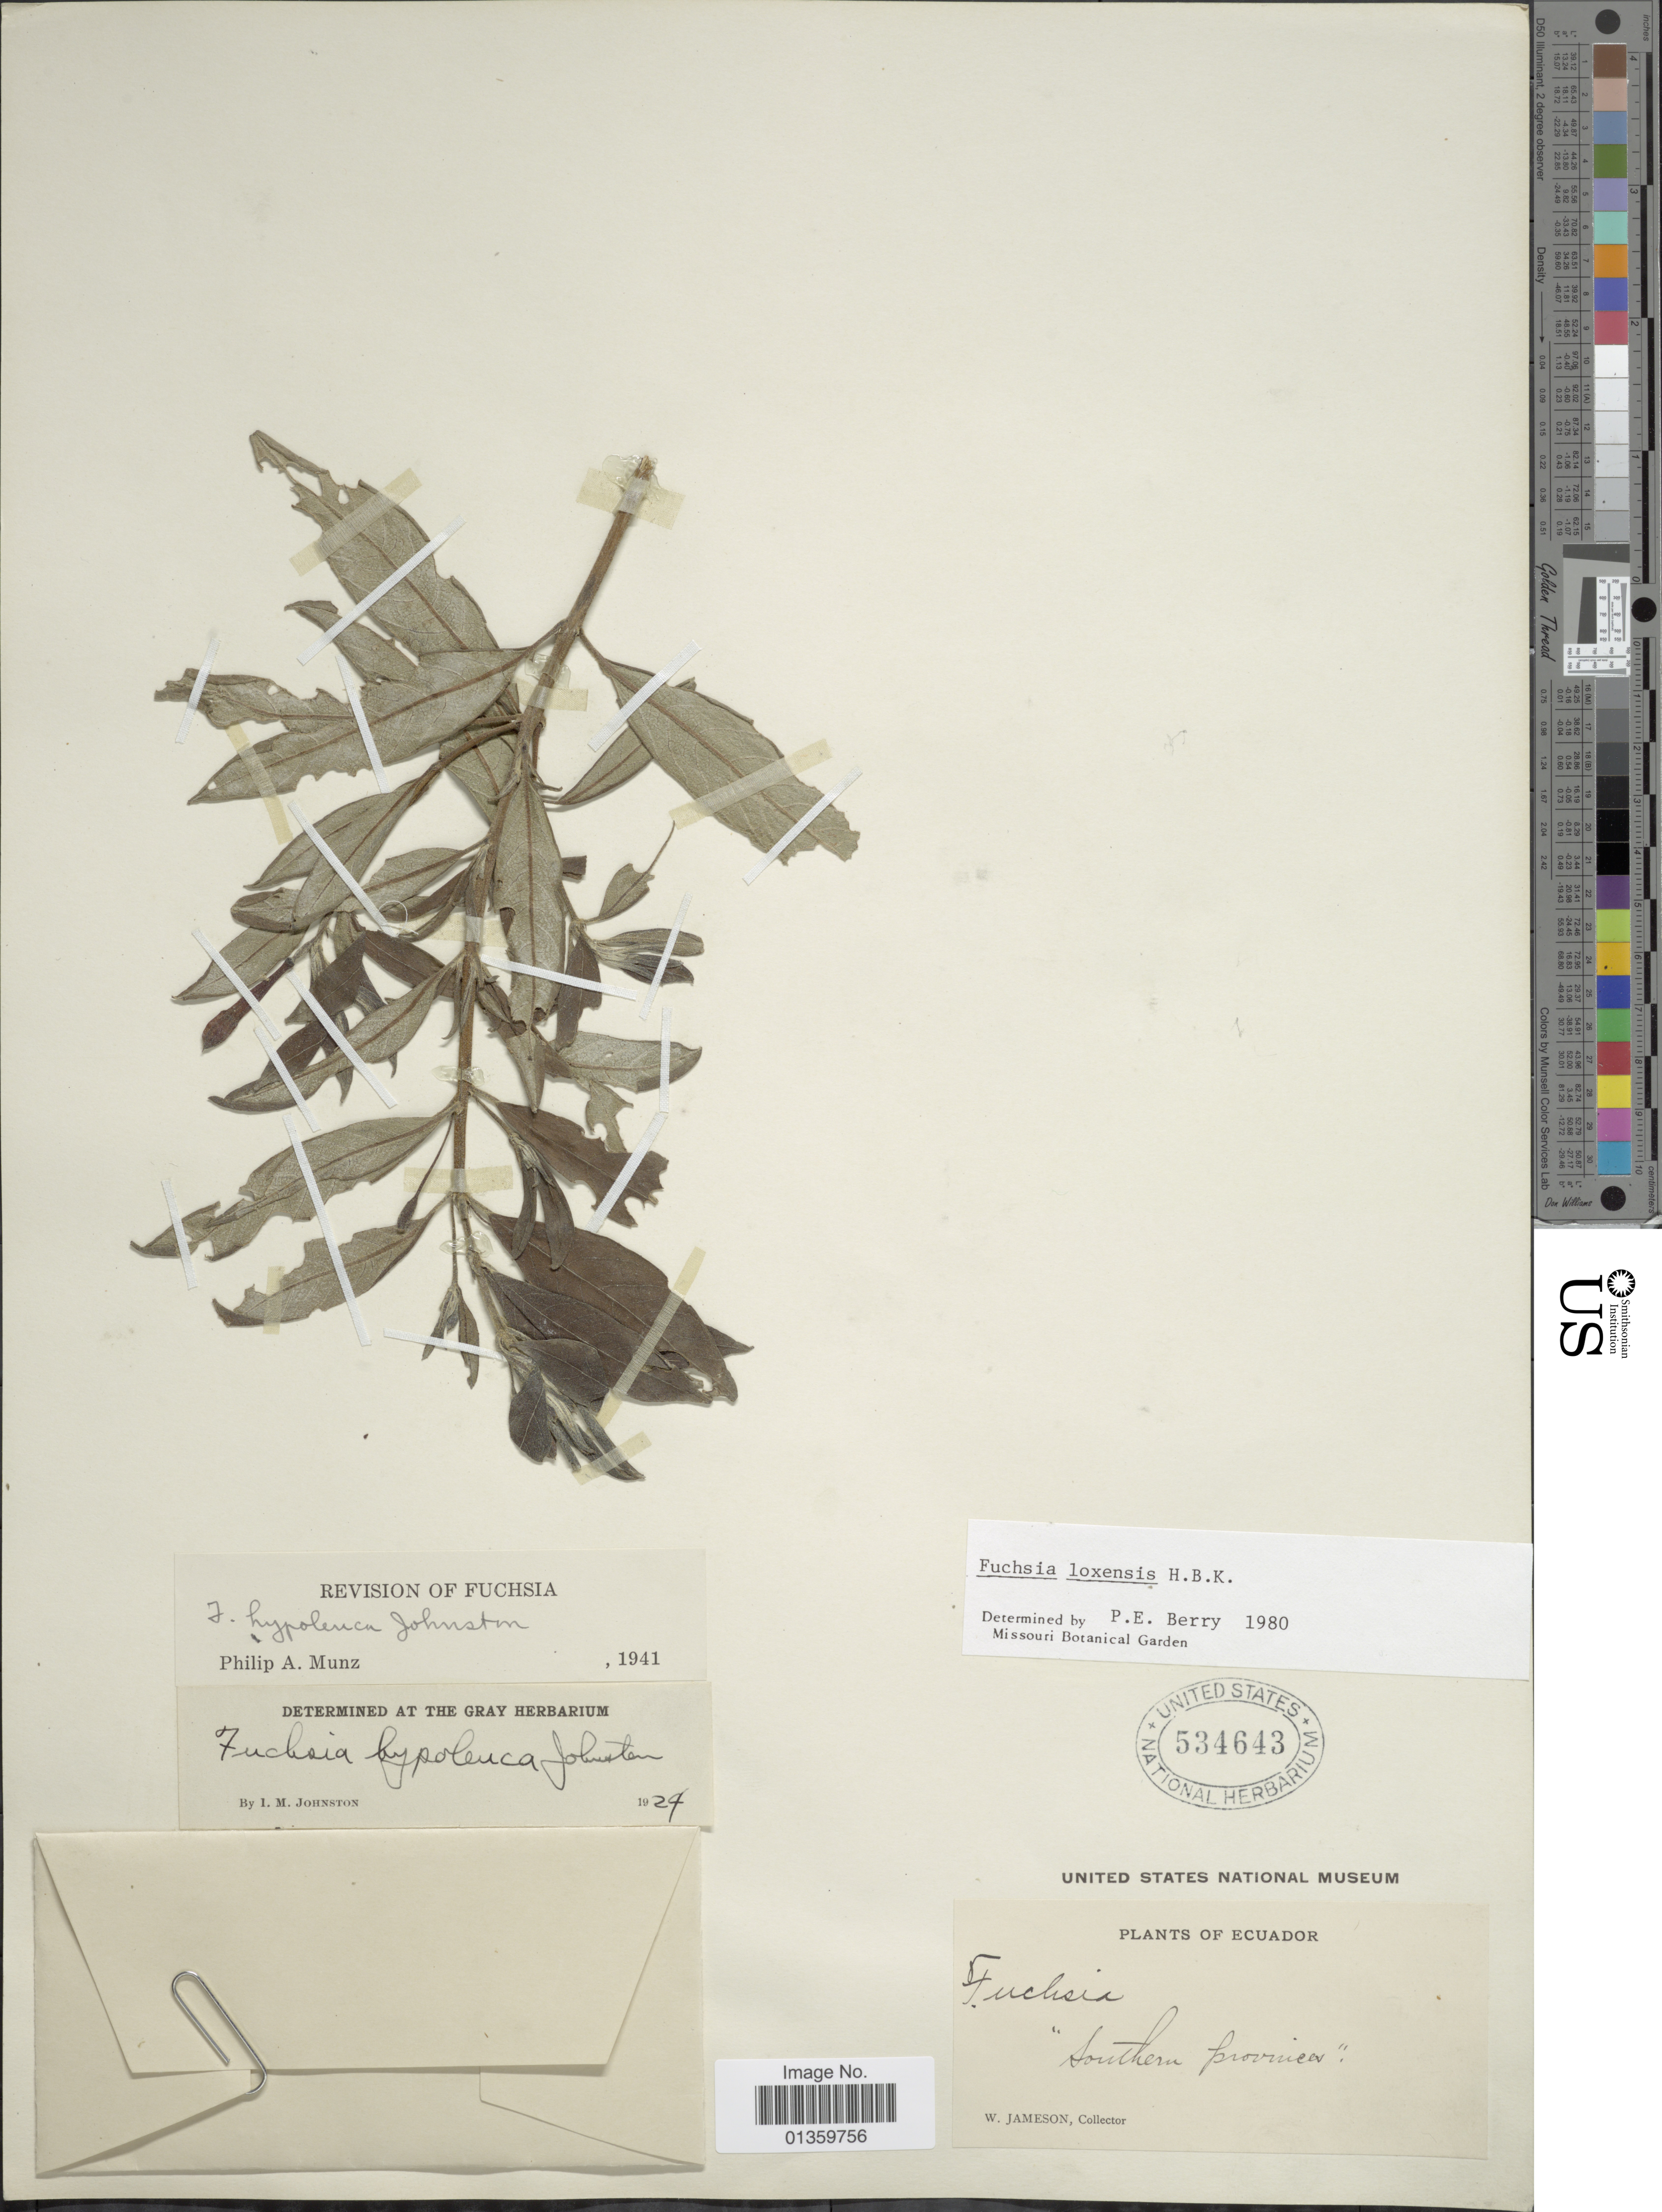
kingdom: Plantae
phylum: Tracheophyta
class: Magnoliopsida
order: Myrtales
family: Onagraceae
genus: Fuchsia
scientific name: Fuchsia loxensis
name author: Kunth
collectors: W. Jameson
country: Ecuador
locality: Southern Provinces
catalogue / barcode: US 534643